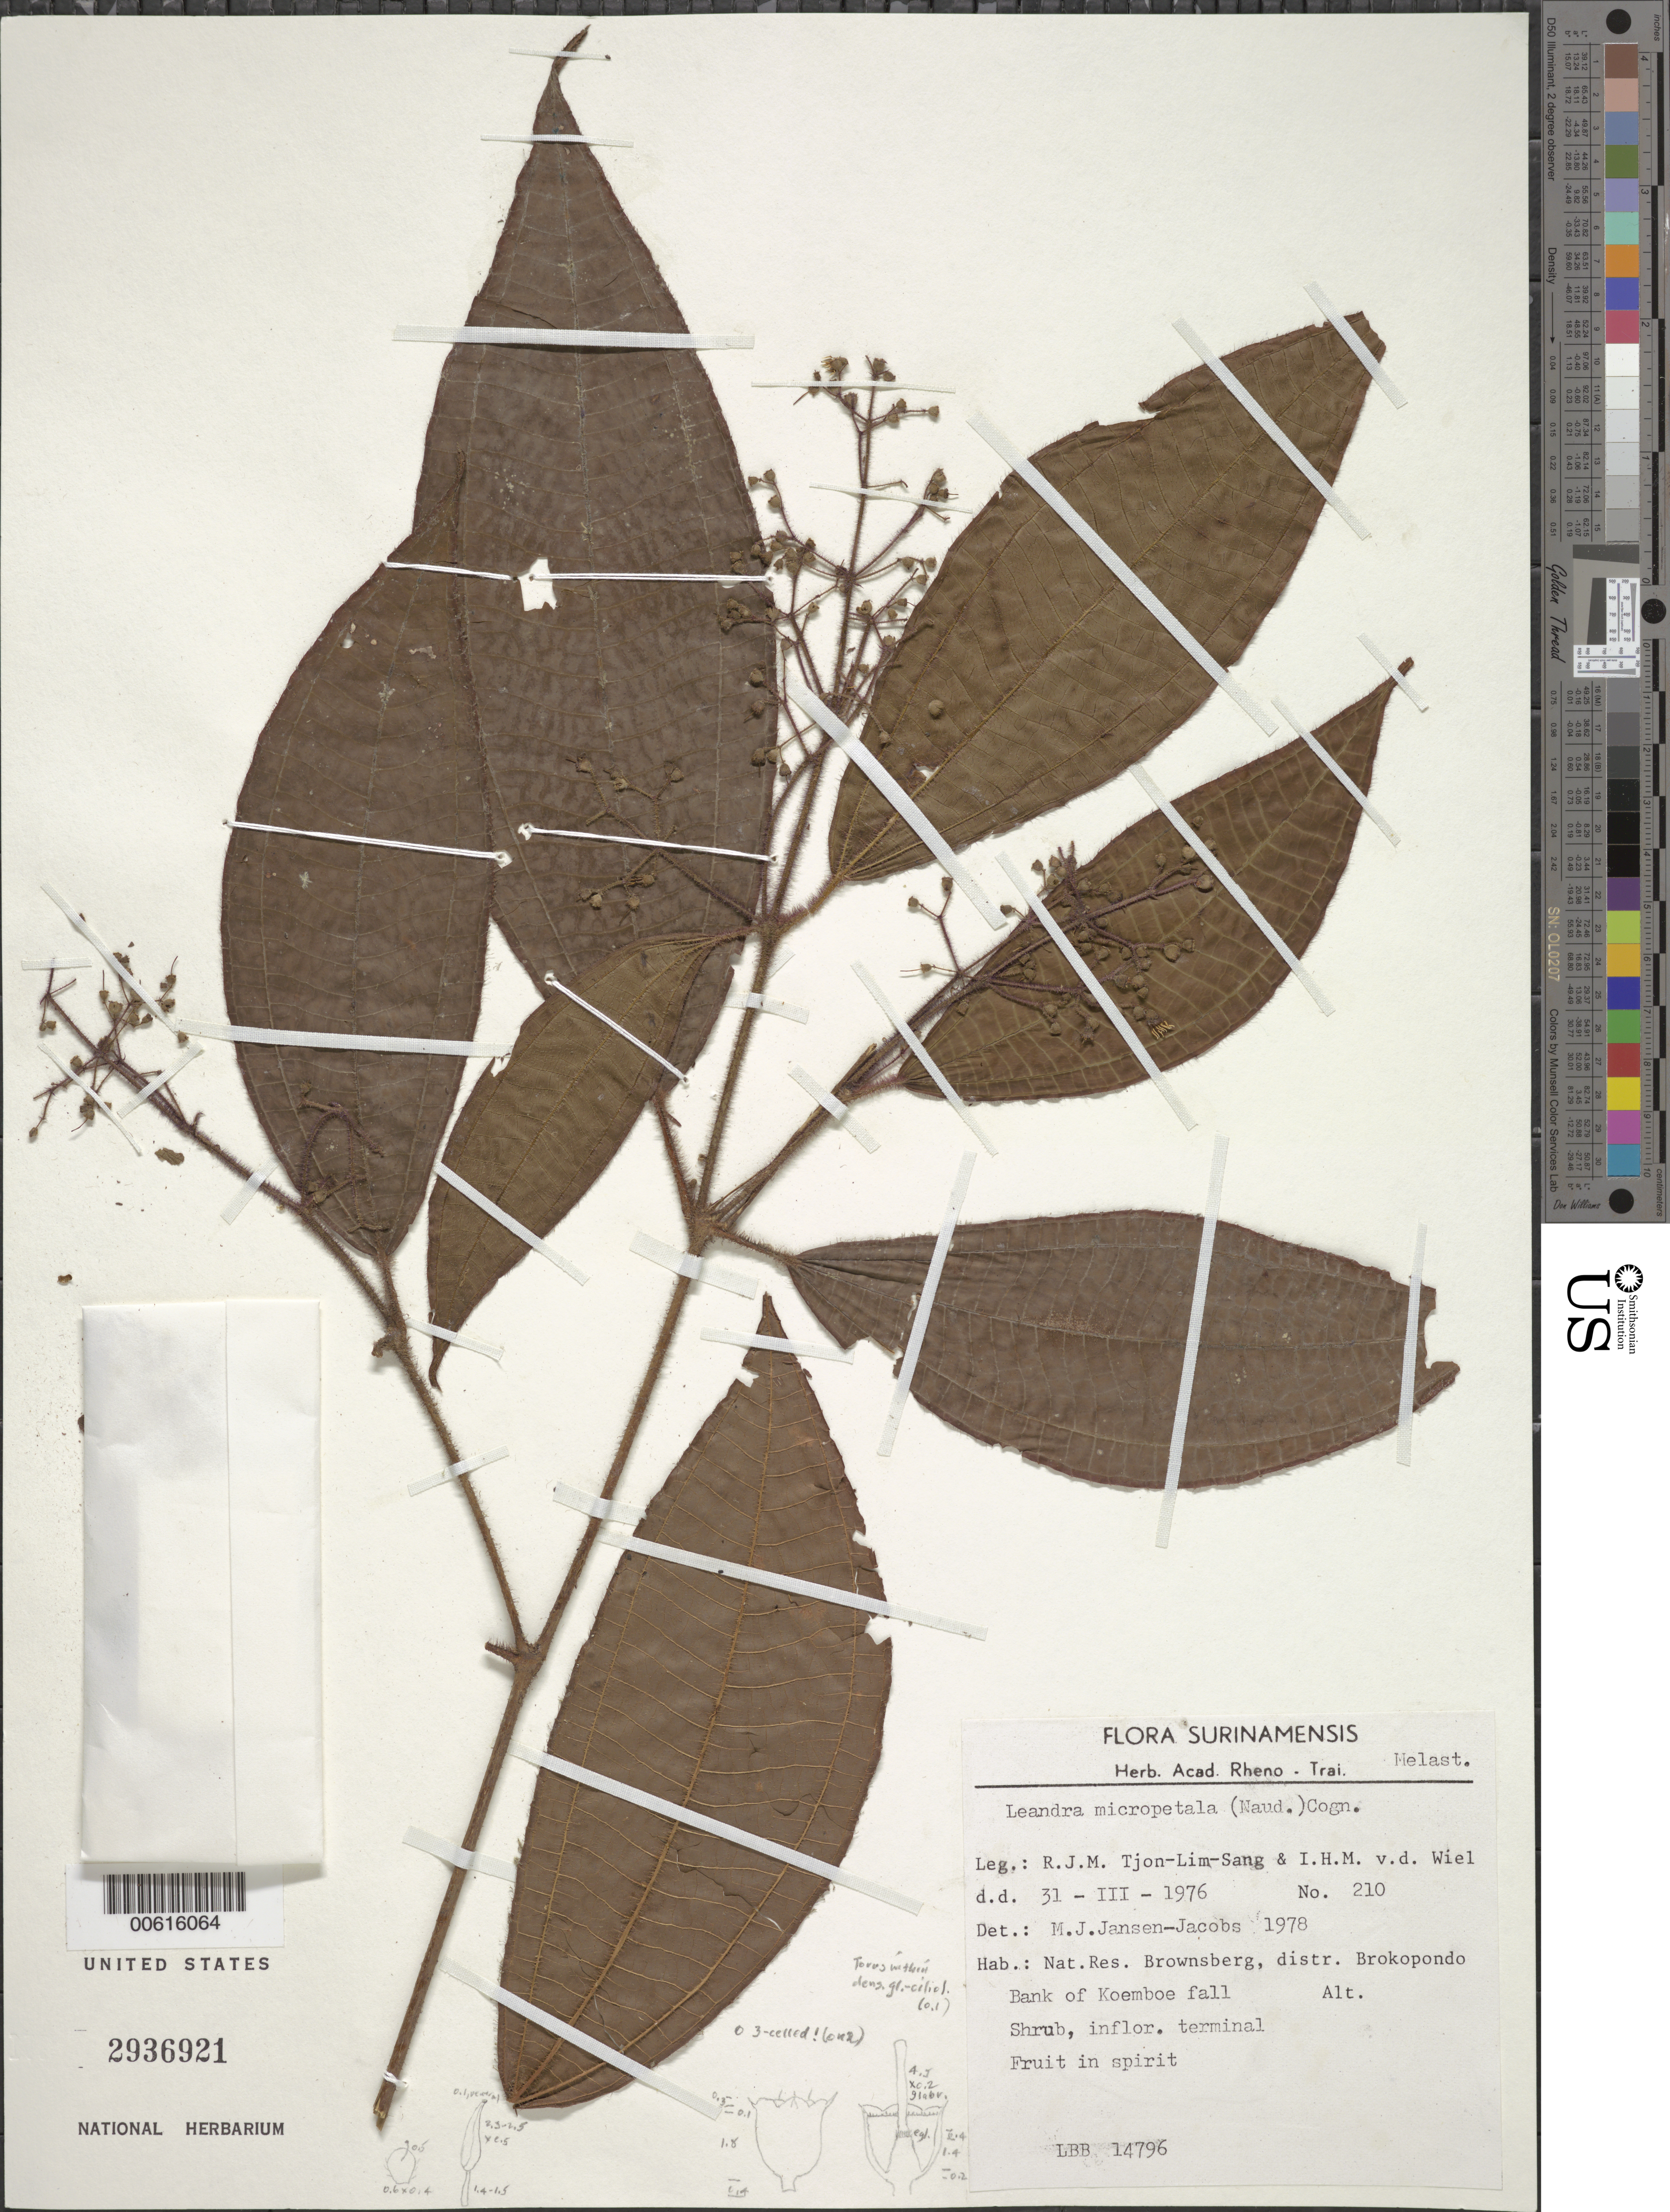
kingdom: Plantae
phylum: Tracheophyta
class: Magnoliopsida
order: Myrtales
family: Melastomataceae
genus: Leandra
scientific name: Leandra micropetala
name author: (Naudin) Cogn.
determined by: Jansen-Jacobs, M. J., (U), Nationaal Herbarium Nederland, Utrecht University branch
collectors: R. Tjon-Lim-Sang & I. Wiel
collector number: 210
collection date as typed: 31-Mar-76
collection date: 1976-03-31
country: Suriname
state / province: Brokopondo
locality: Brownsberg Nature Reserve, Koemboe Falls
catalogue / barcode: US 2936921